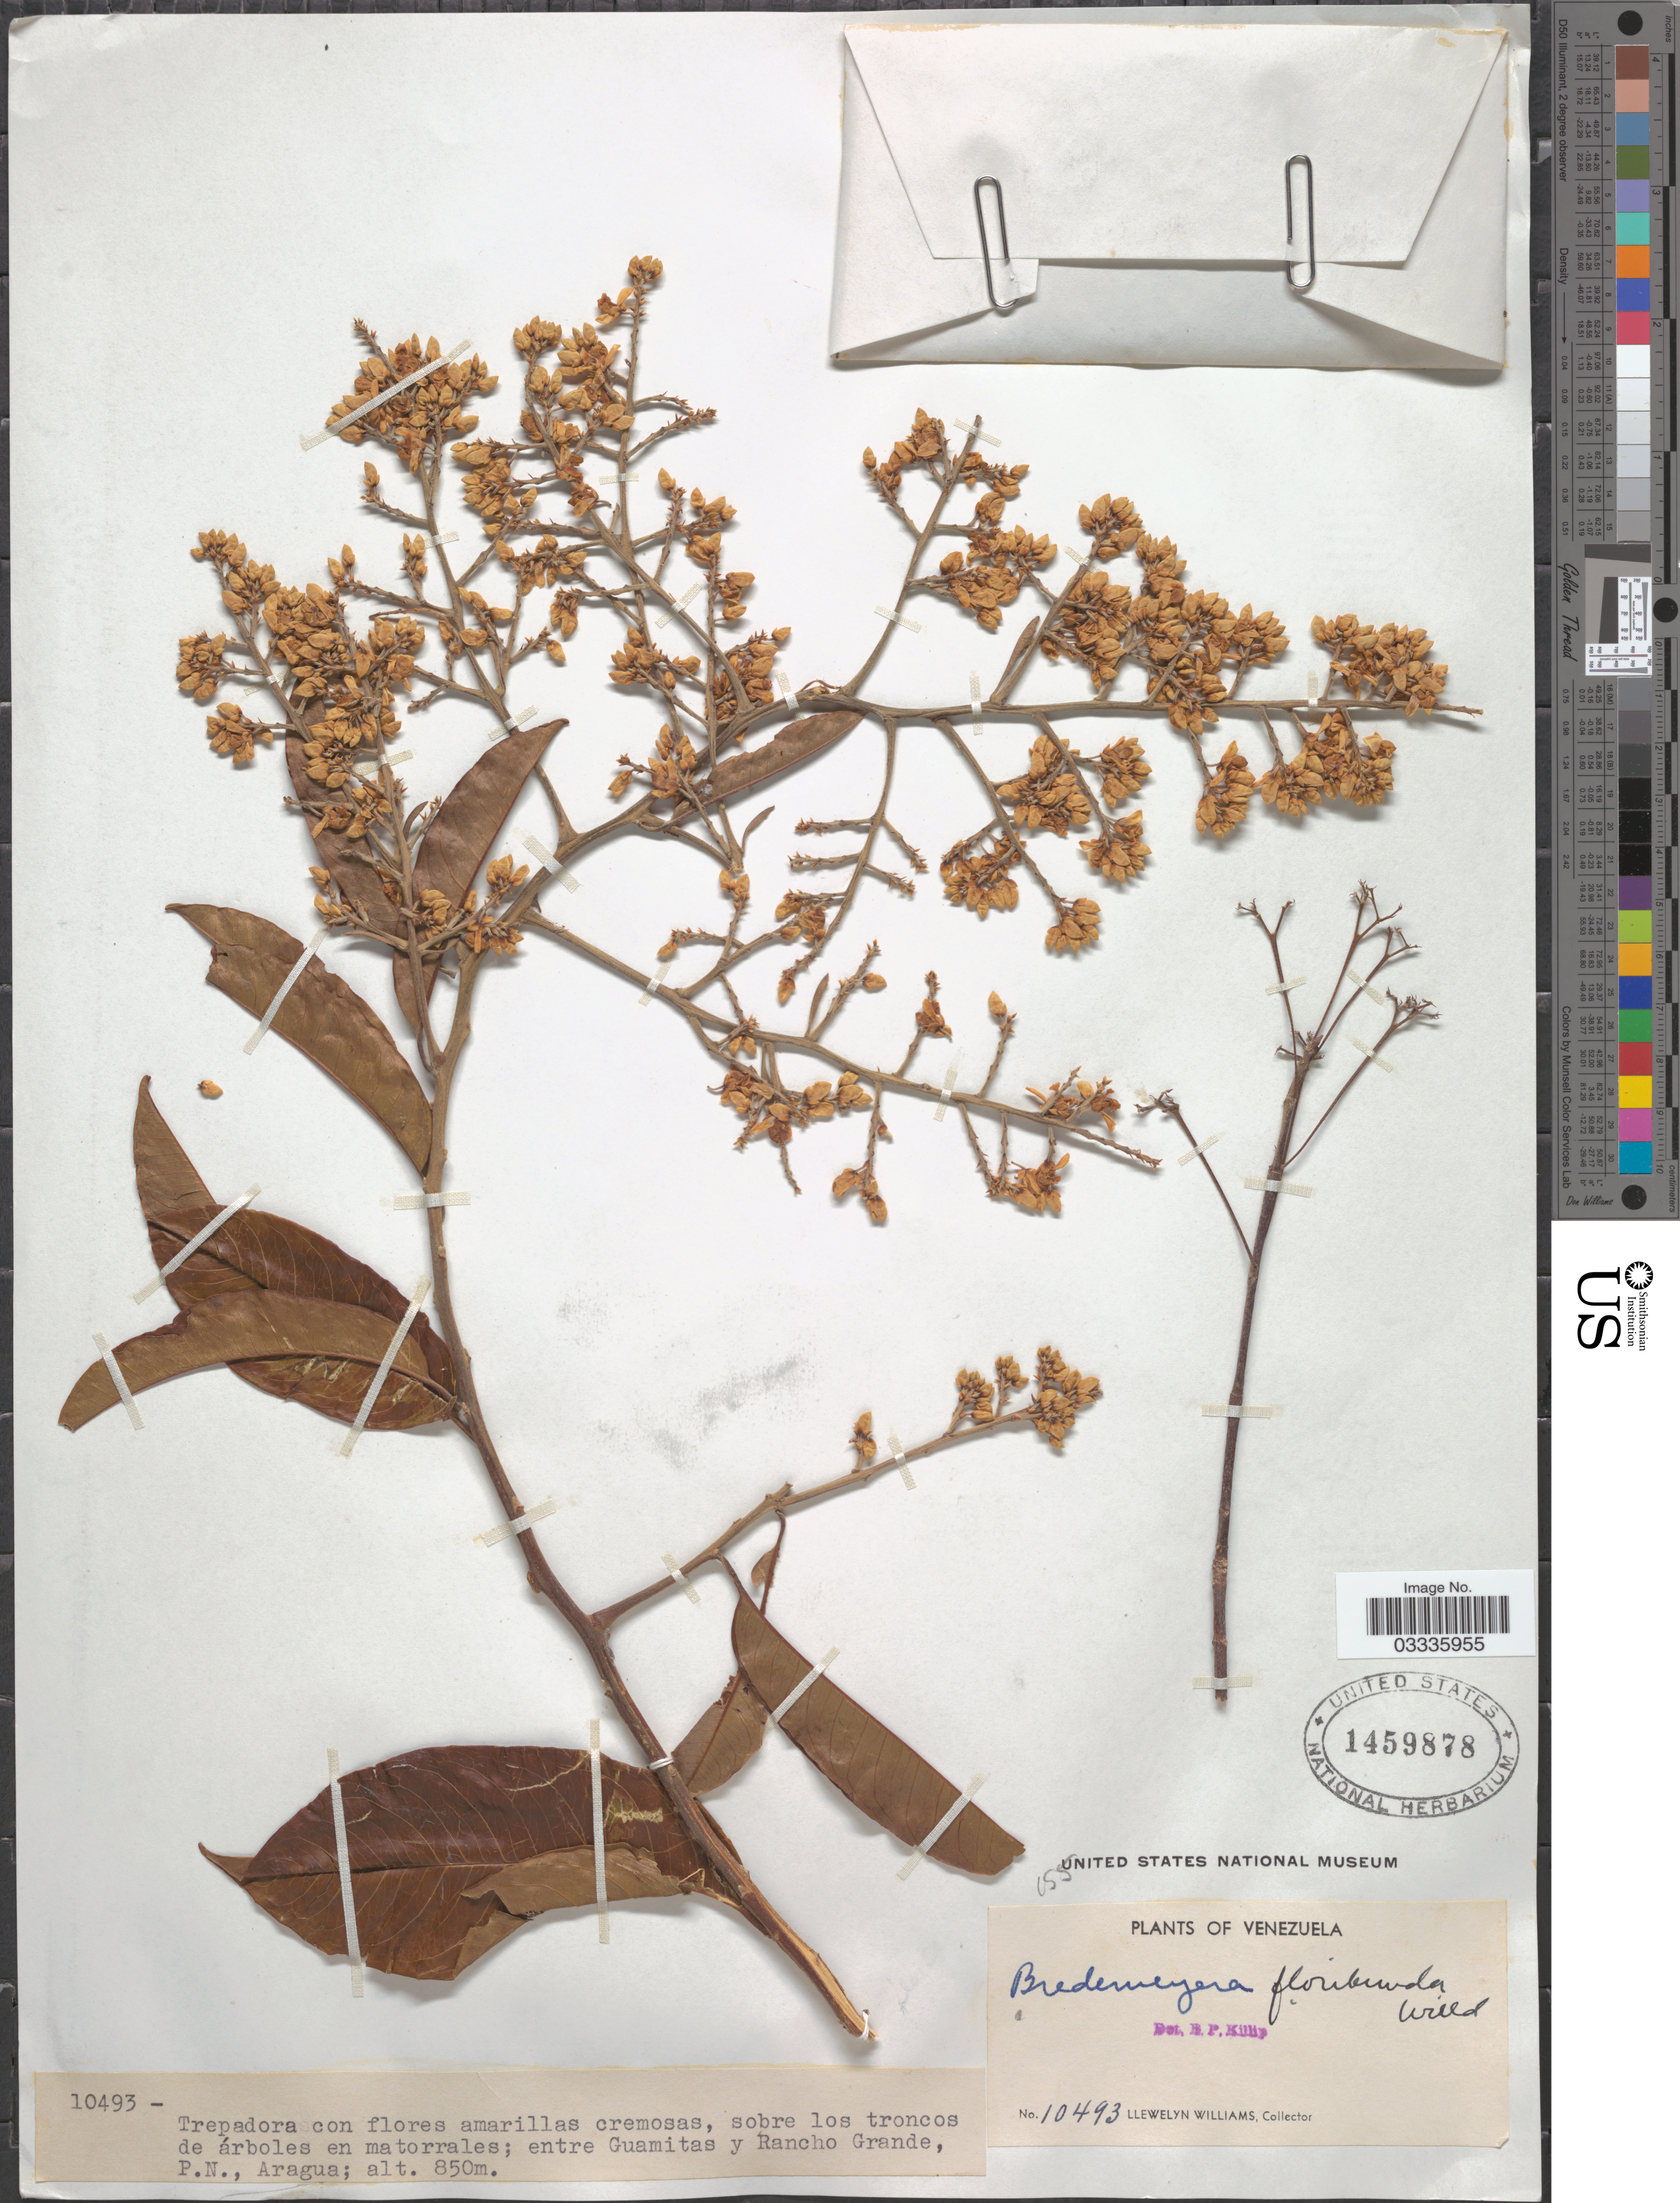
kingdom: Plantae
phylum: Tracheophyta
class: Magnoliopsida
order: Fabales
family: Polygalaceae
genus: Bredemeyera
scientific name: Bredemeyera floribunda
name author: Willd.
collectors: Ll. Williams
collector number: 10493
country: Venezuela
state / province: Aragua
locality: Entre Guamitas y Rancho Grande, P.N.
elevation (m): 850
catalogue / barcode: US 1459878